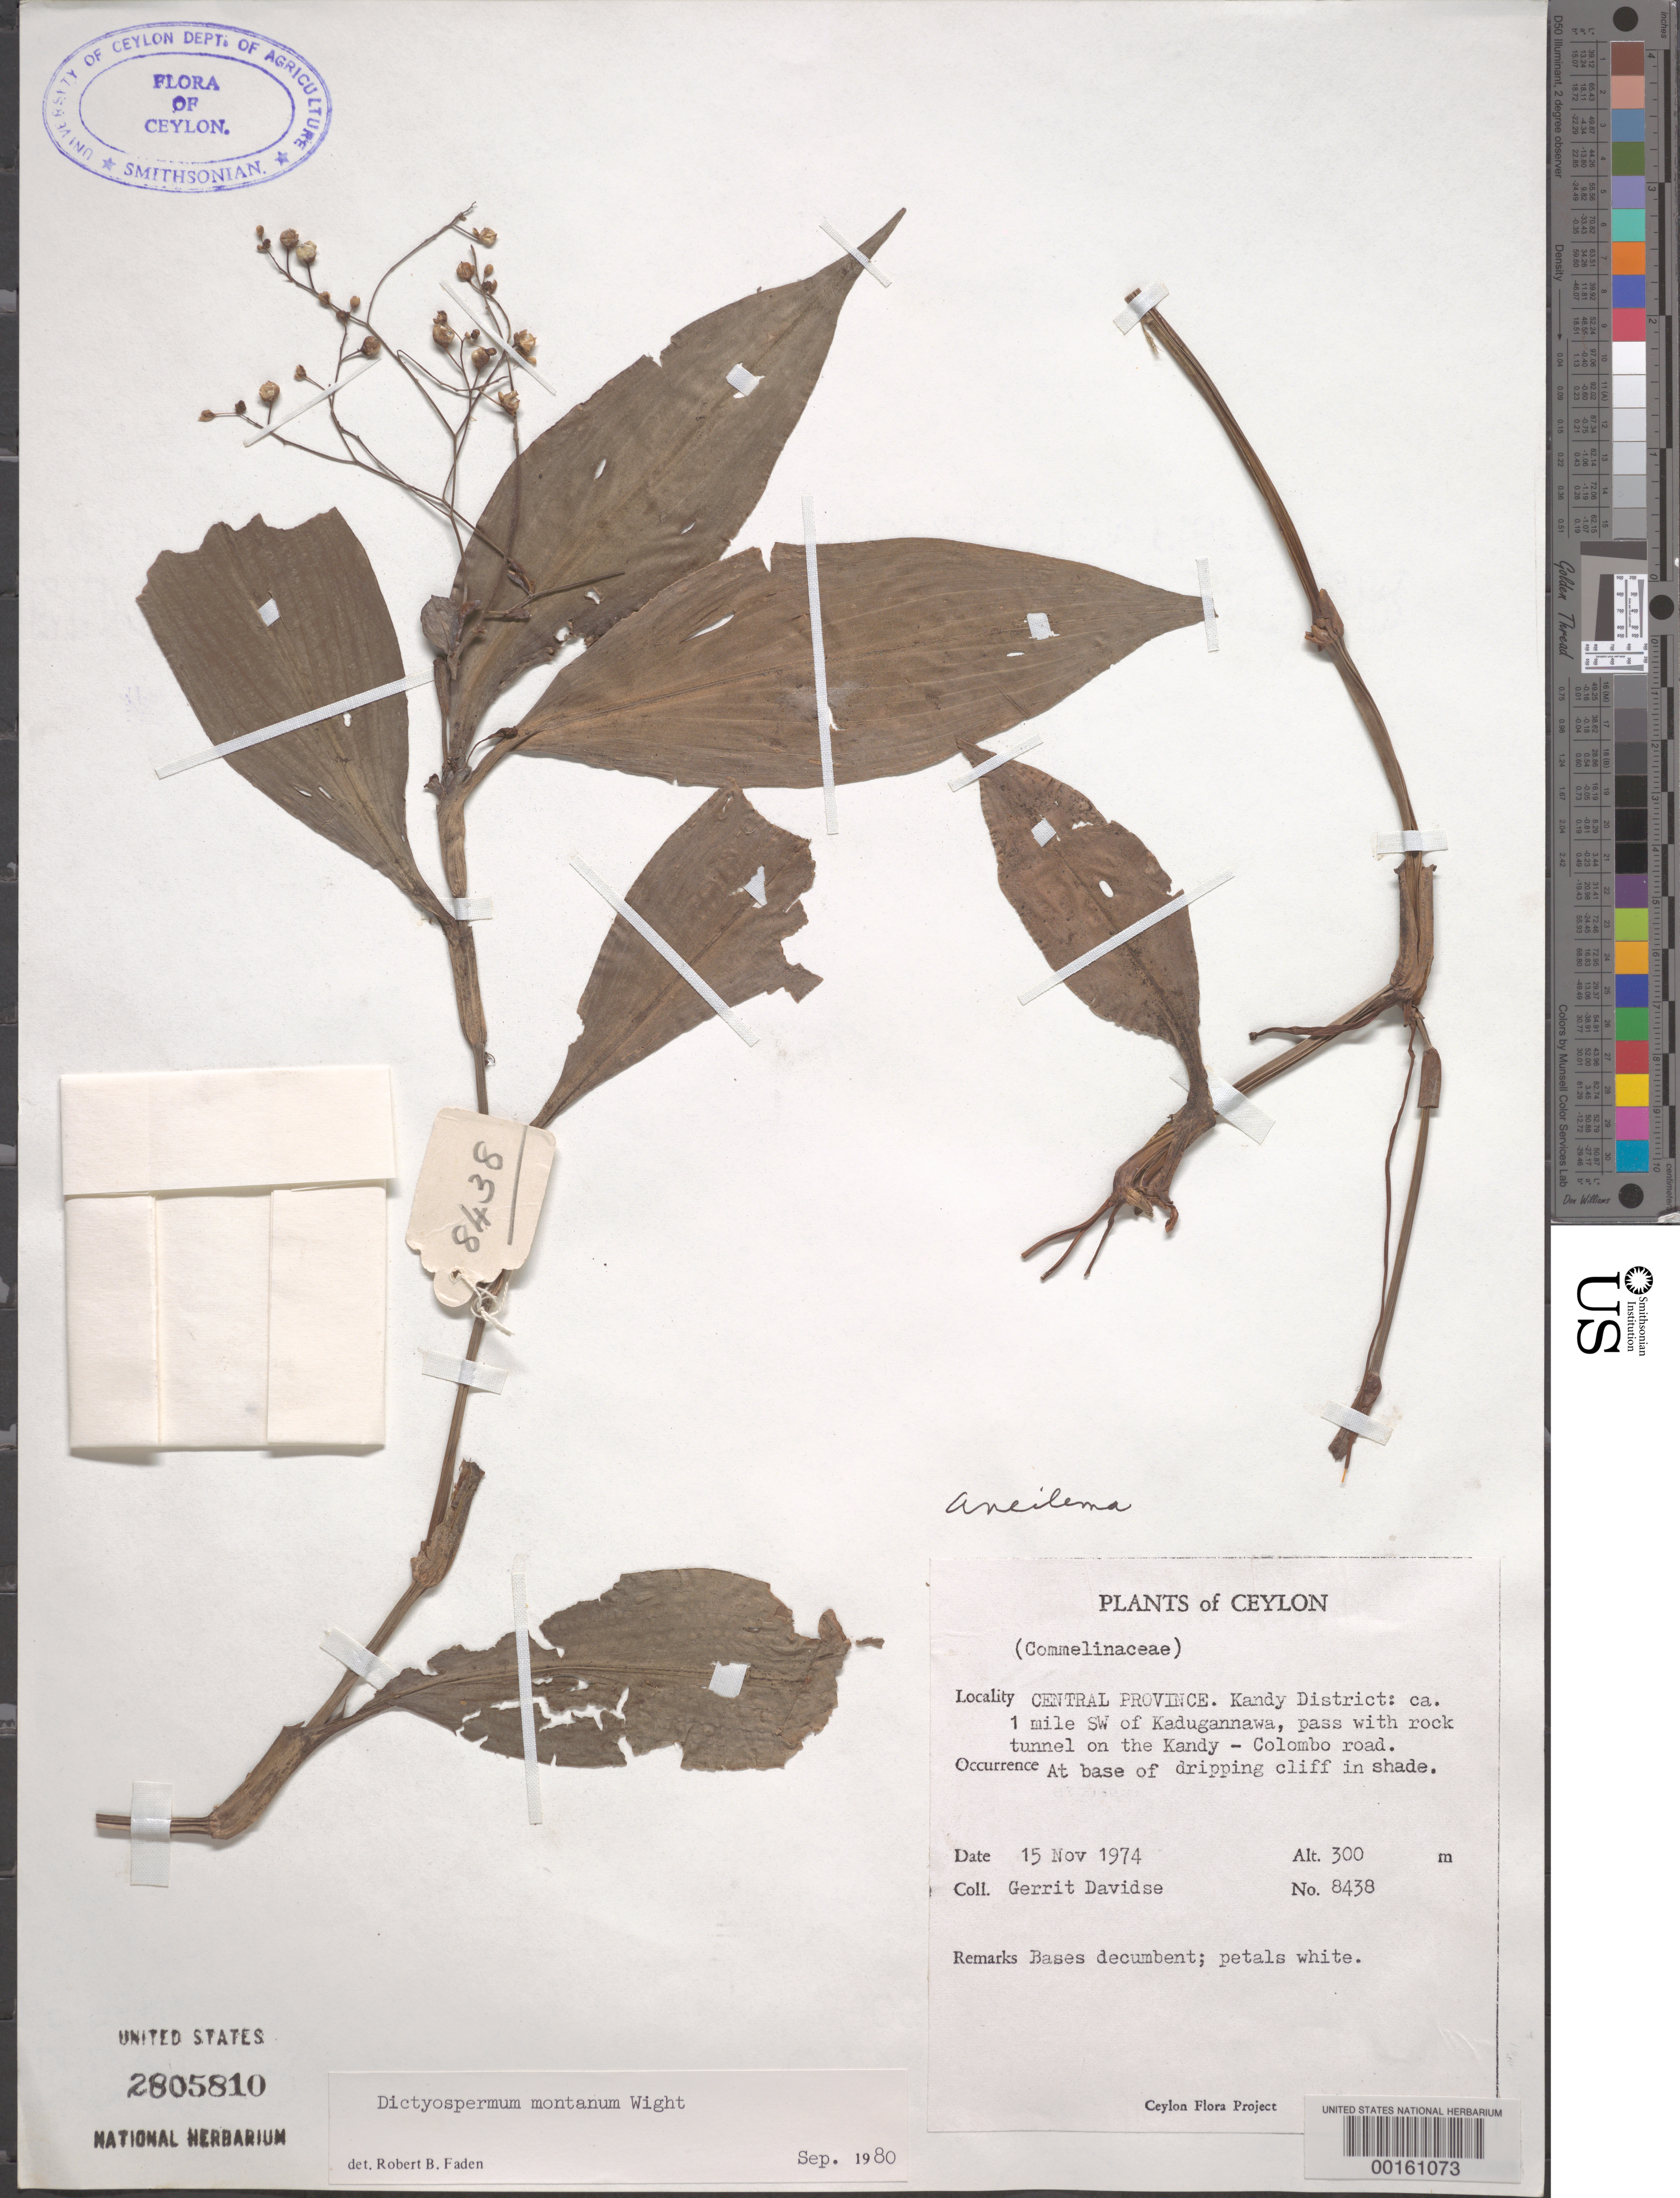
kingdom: Plantae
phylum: Tracheophyta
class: Liliopsida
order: Commelinales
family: Commelinaceae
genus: Dictyospermum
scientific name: Dictyospermum montanum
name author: Wight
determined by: Faden, Robert B., (US), Smithsonian Institution - National Museum of Natural History (UNITED STATES)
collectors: G. Davidse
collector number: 8438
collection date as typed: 15 Nov 1974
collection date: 1974-11-15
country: Sri Lanka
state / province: Central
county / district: Kandy Dist.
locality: Sw of kadugannawa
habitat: Shaded base of dripping cliff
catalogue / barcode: US 2805810